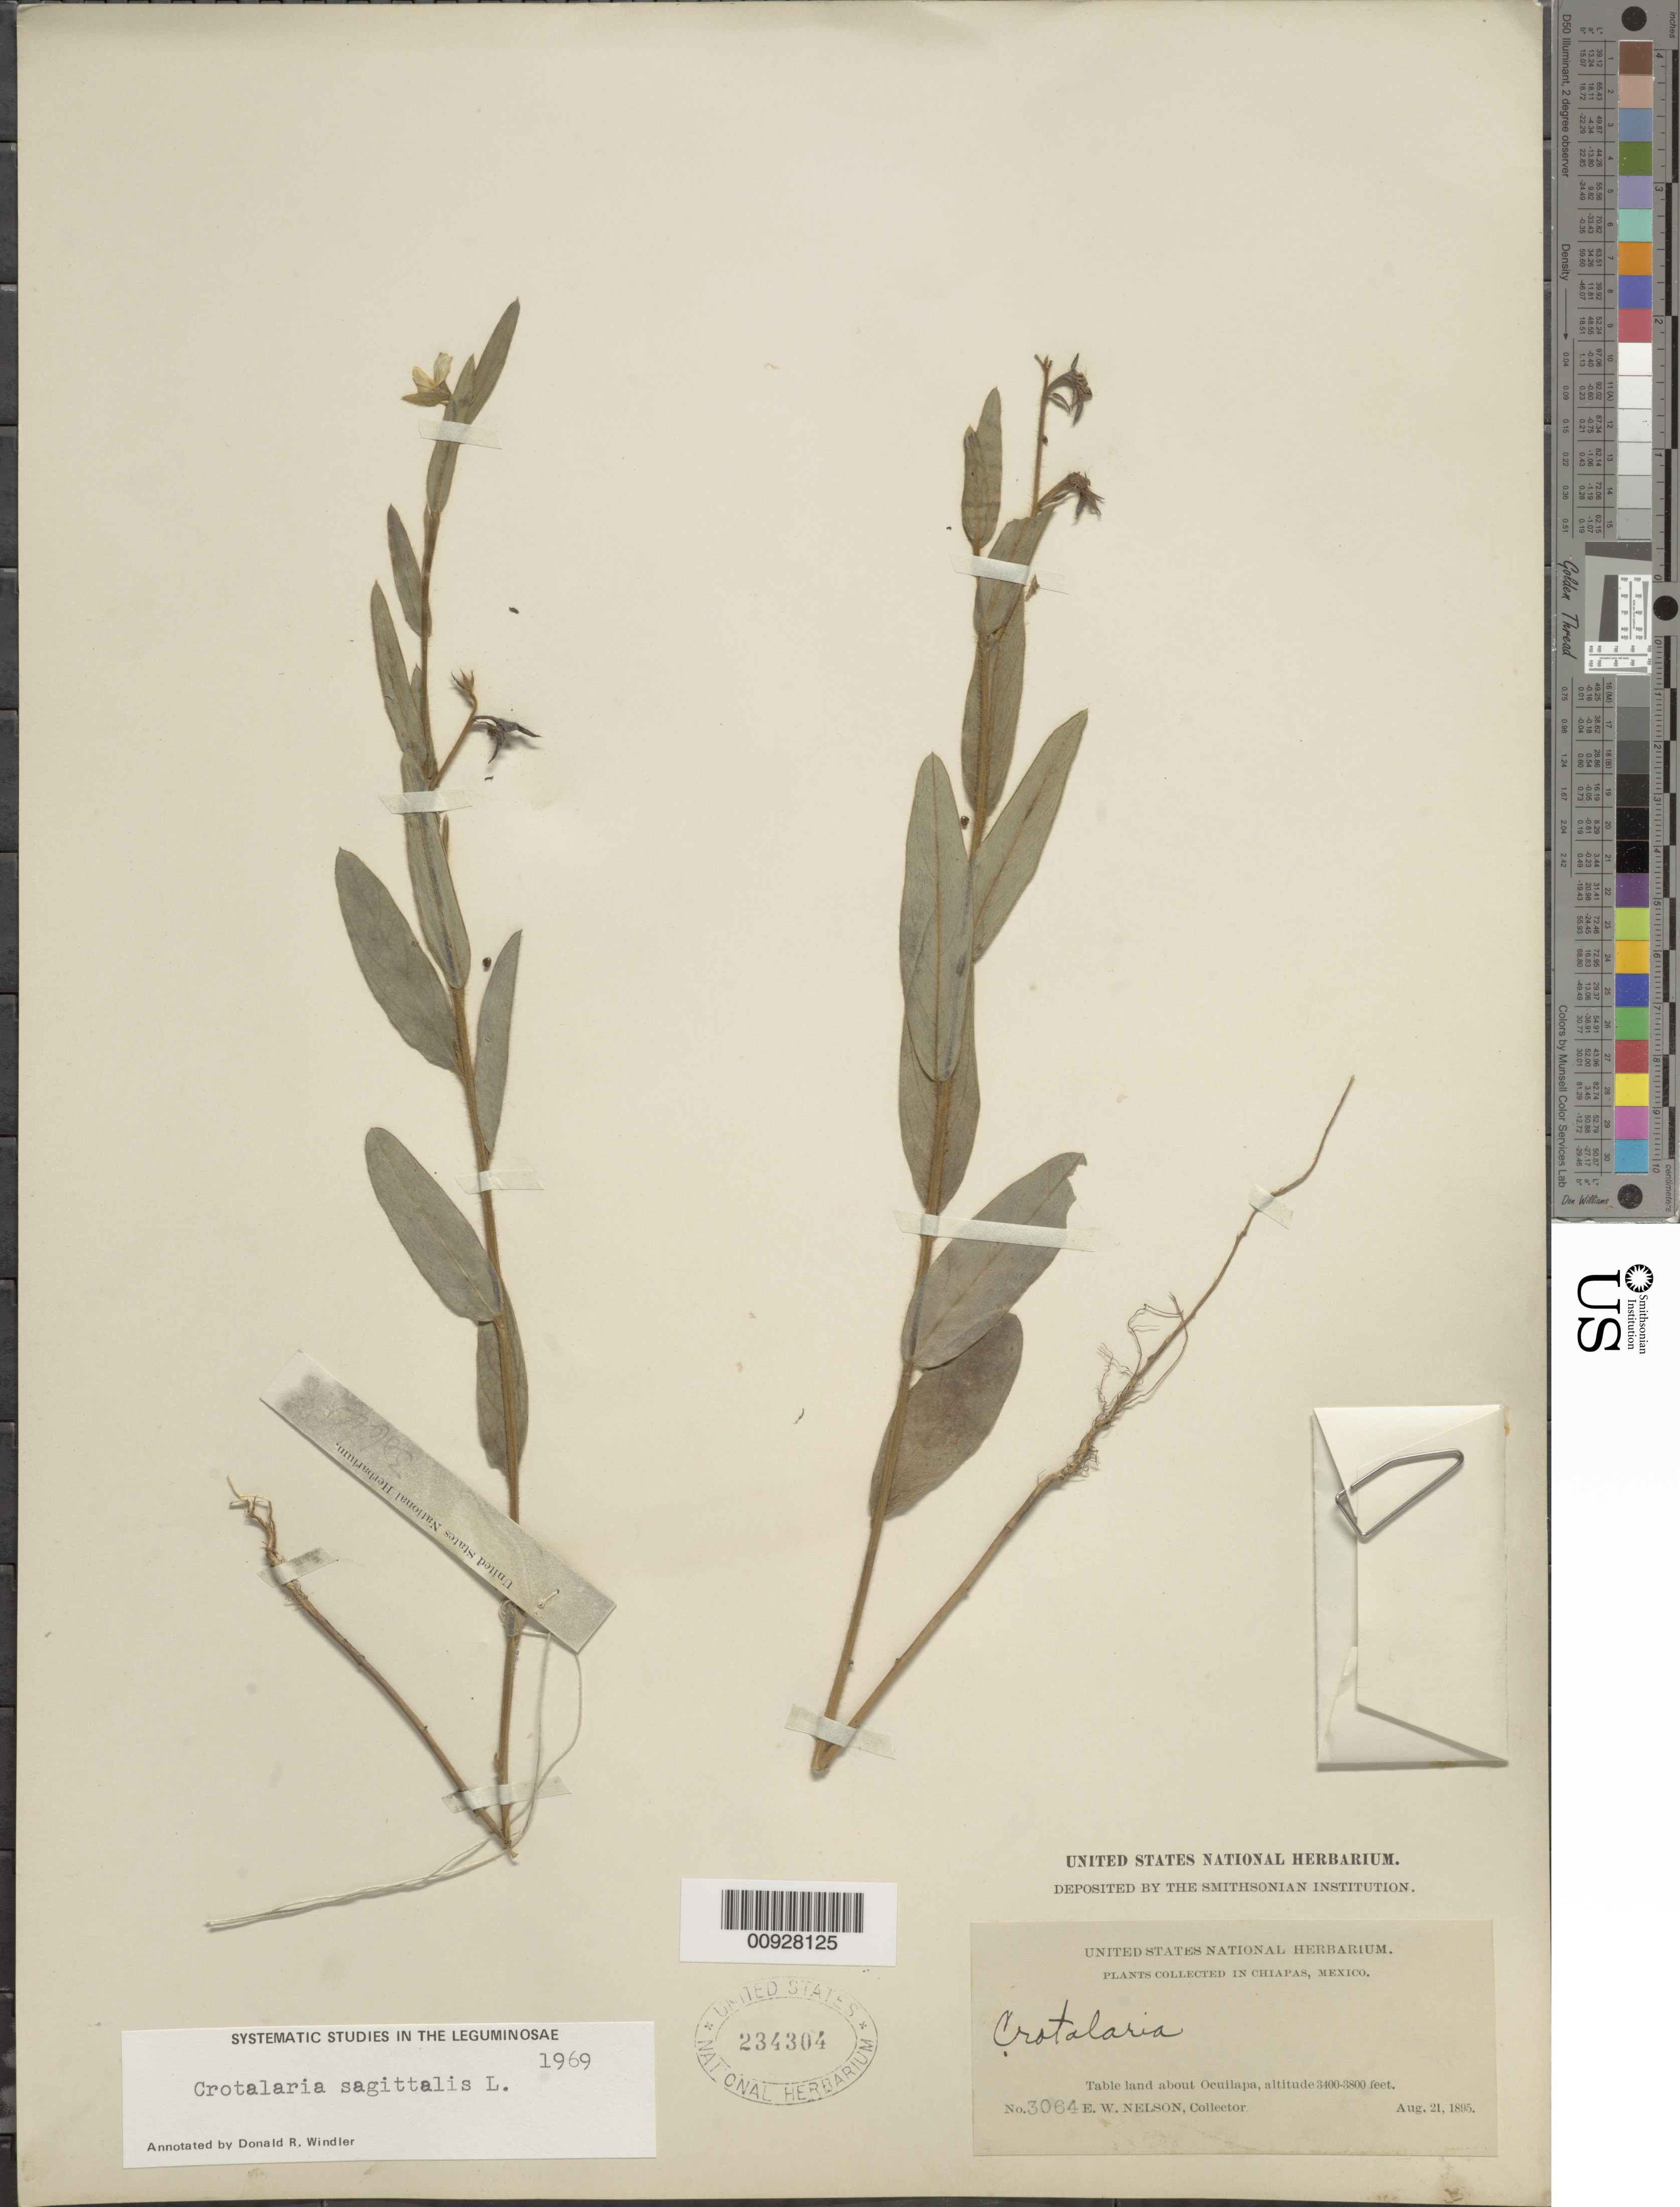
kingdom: Plantae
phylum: Tracheophyta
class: Magnoliopsida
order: Fabales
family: Fabaceae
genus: Crotalaria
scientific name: Crotalaria sagittalis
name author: L.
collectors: E. W. Nelson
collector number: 3064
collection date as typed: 21 Aug 1895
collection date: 1895-08-21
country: Mexico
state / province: Chiapas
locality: About Ocuilapa.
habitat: Table land.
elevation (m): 1036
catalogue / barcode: US 234304